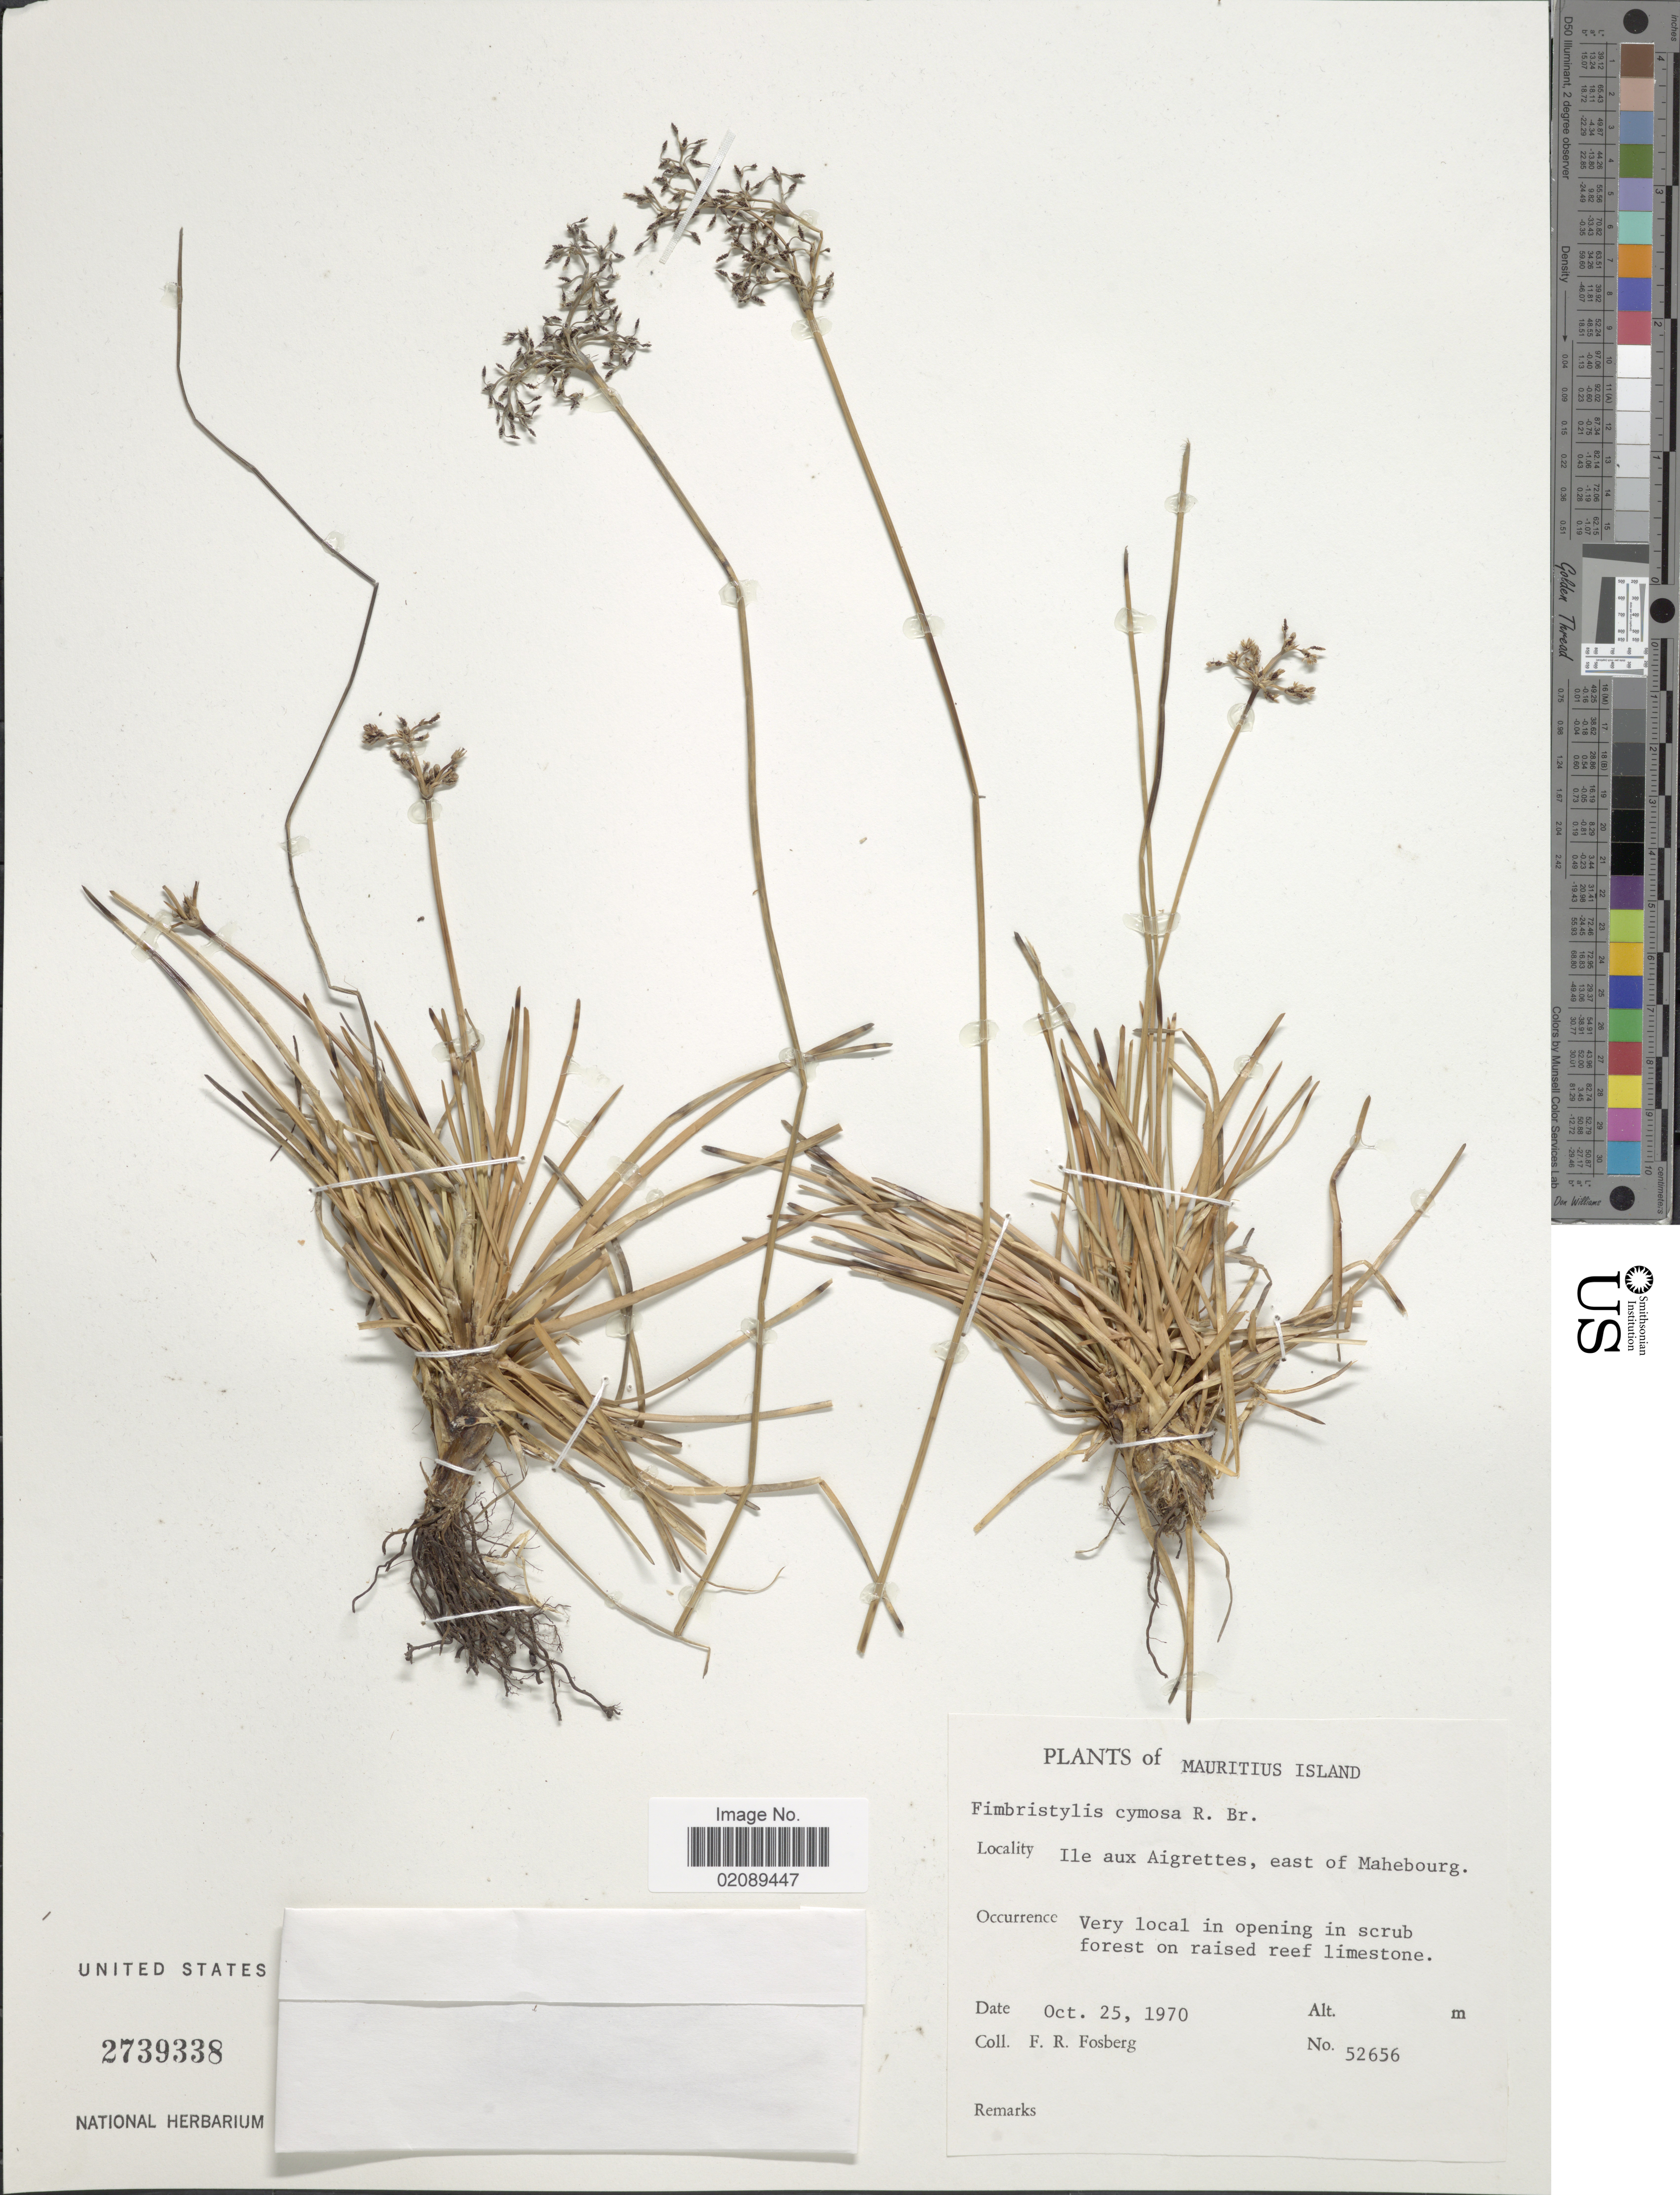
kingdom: Plantae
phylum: Tracheophyta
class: Liliopsida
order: Poales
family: Cyperaceae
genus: Fimbristylis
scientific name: Fimbristylis cymosa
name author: R. Br.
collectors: F. R. Fosberg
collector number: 52656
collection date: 1970-10-25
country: Mauritius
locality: Mauritius Island, Ile aux Aigrettes, east of Mahebourg, in opening in scrub forest on raised reef limestone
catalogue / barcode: US 2739338